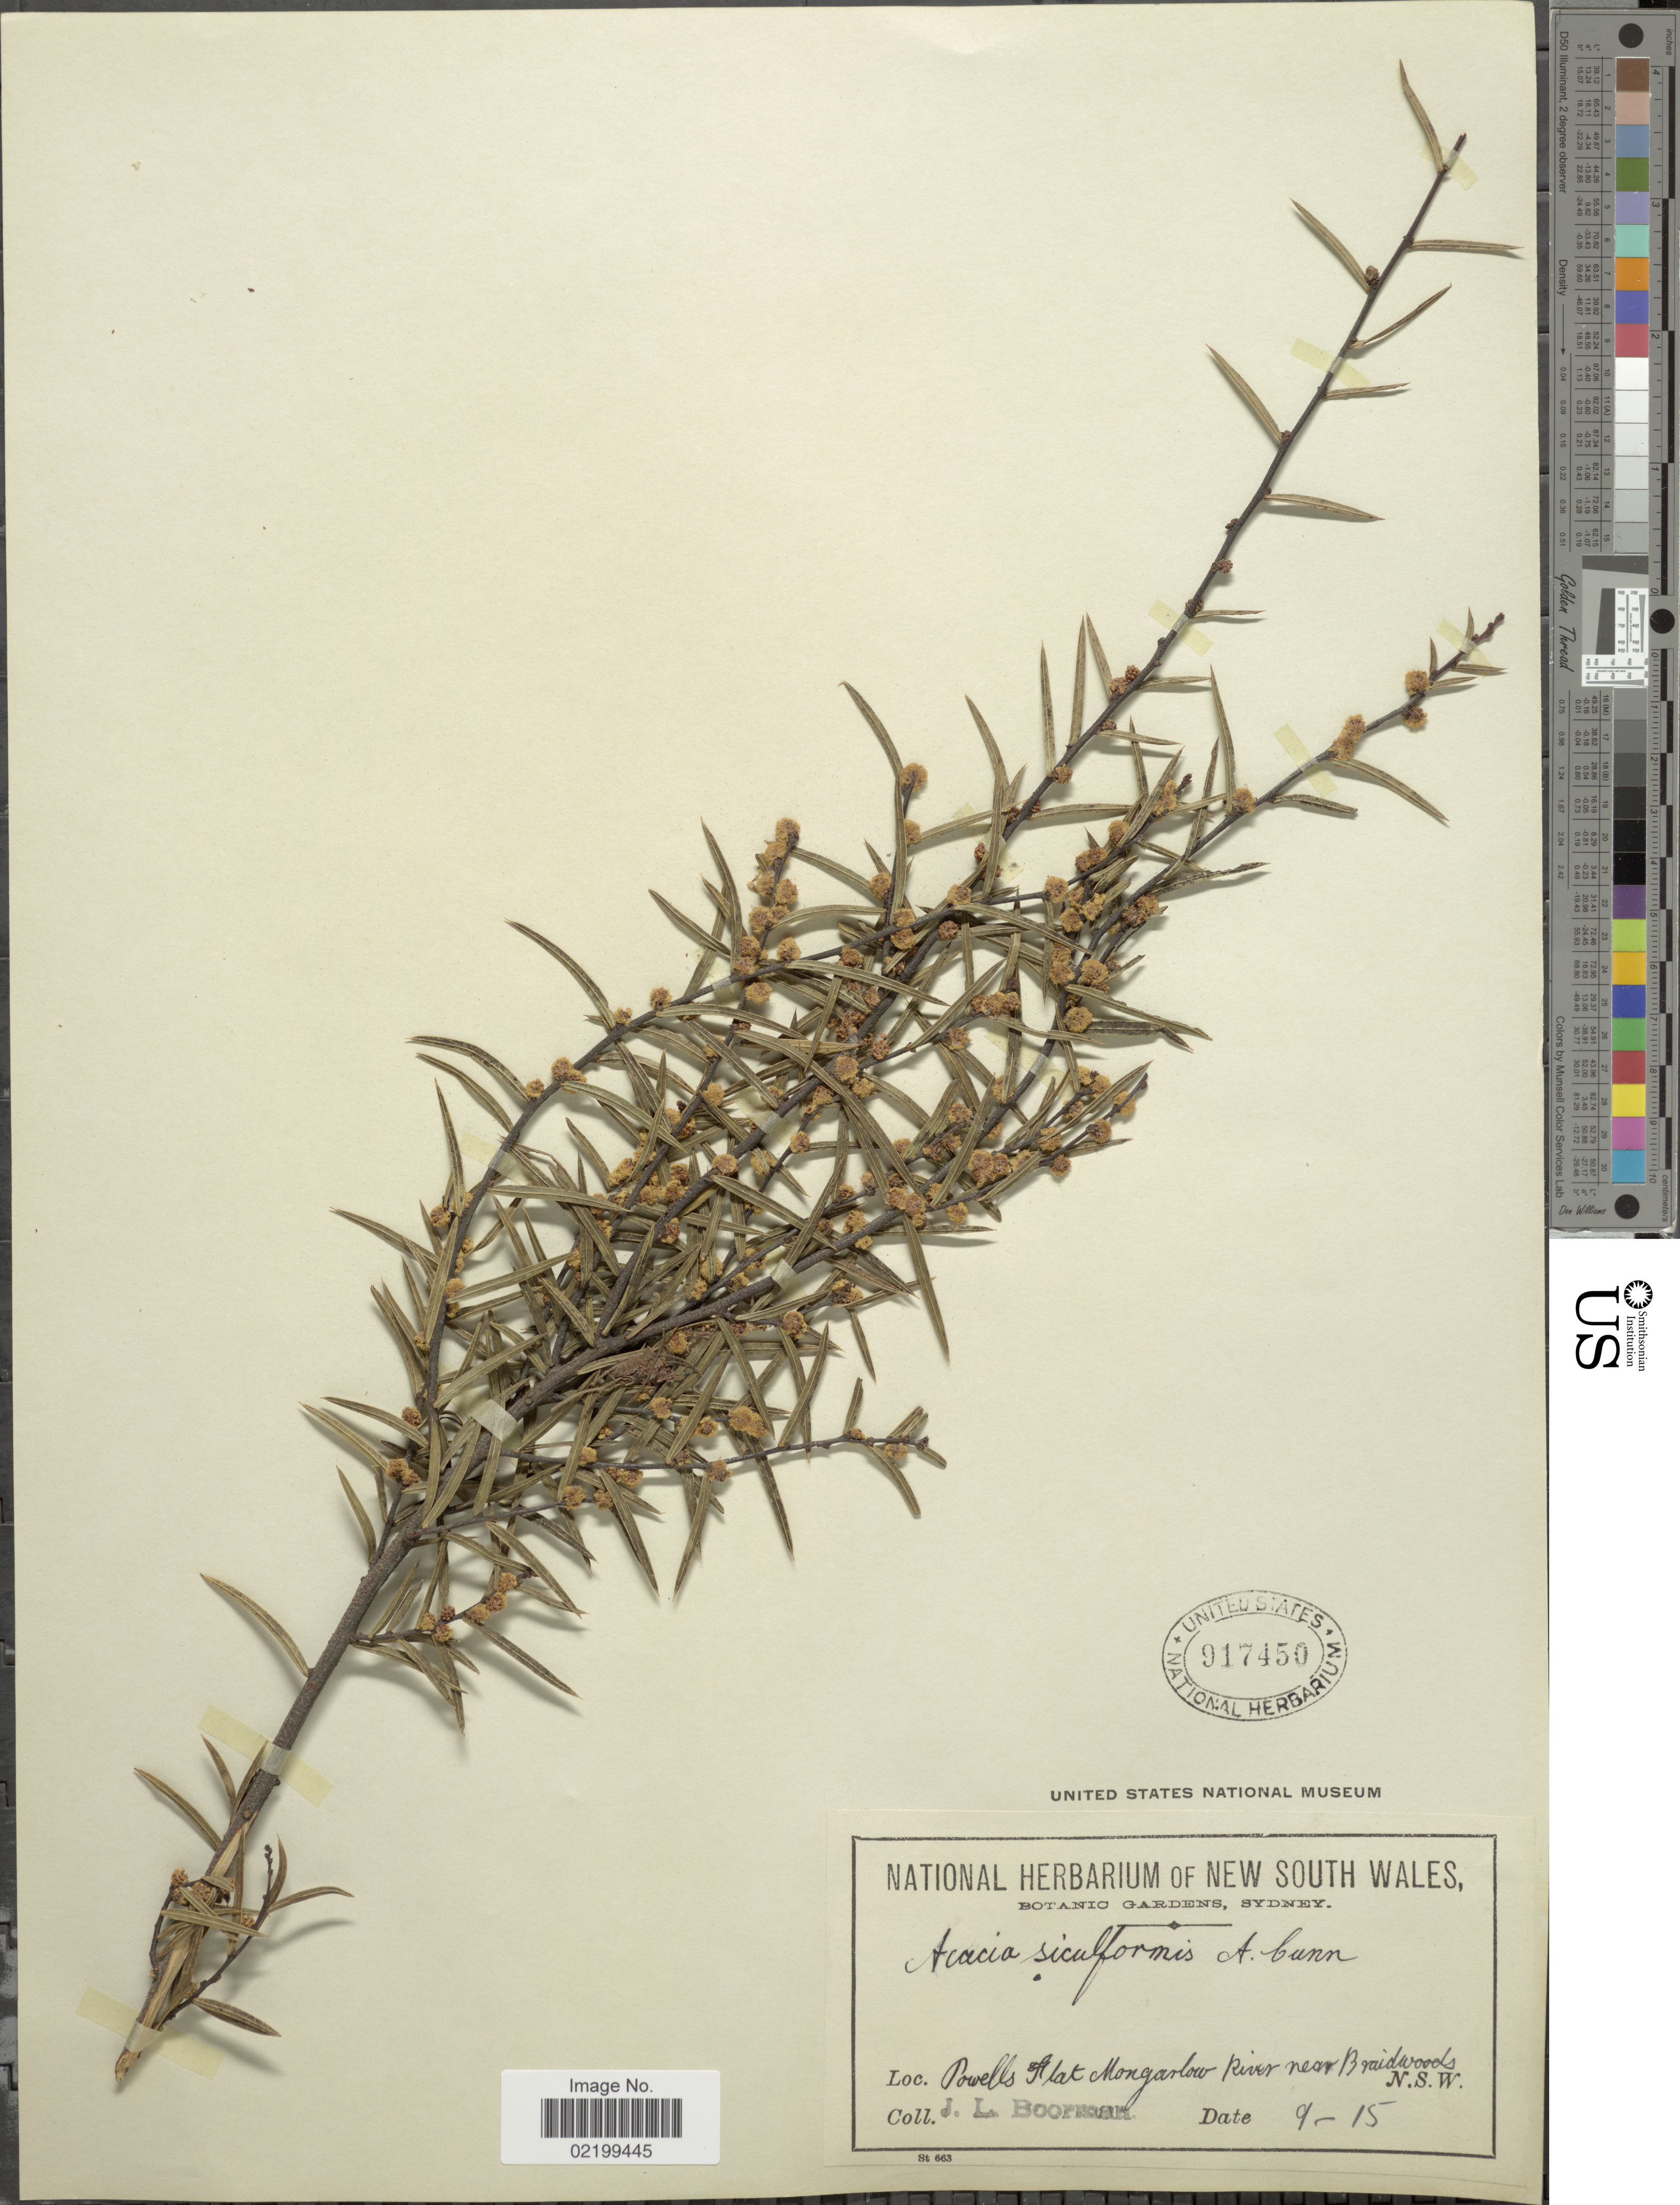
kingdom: Plantae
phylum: Tracheophyta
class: Magnoliopsida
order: Fabales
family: Fabaceae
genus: Acacia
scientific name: Acacia siculiformis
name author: Benth.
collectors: J. Boorman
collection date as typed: Transcribed d/m/y: /9/15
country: Australia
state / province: New South Wales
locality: Powells flat Mongarlow River near Braidwood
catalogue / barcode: US 917450